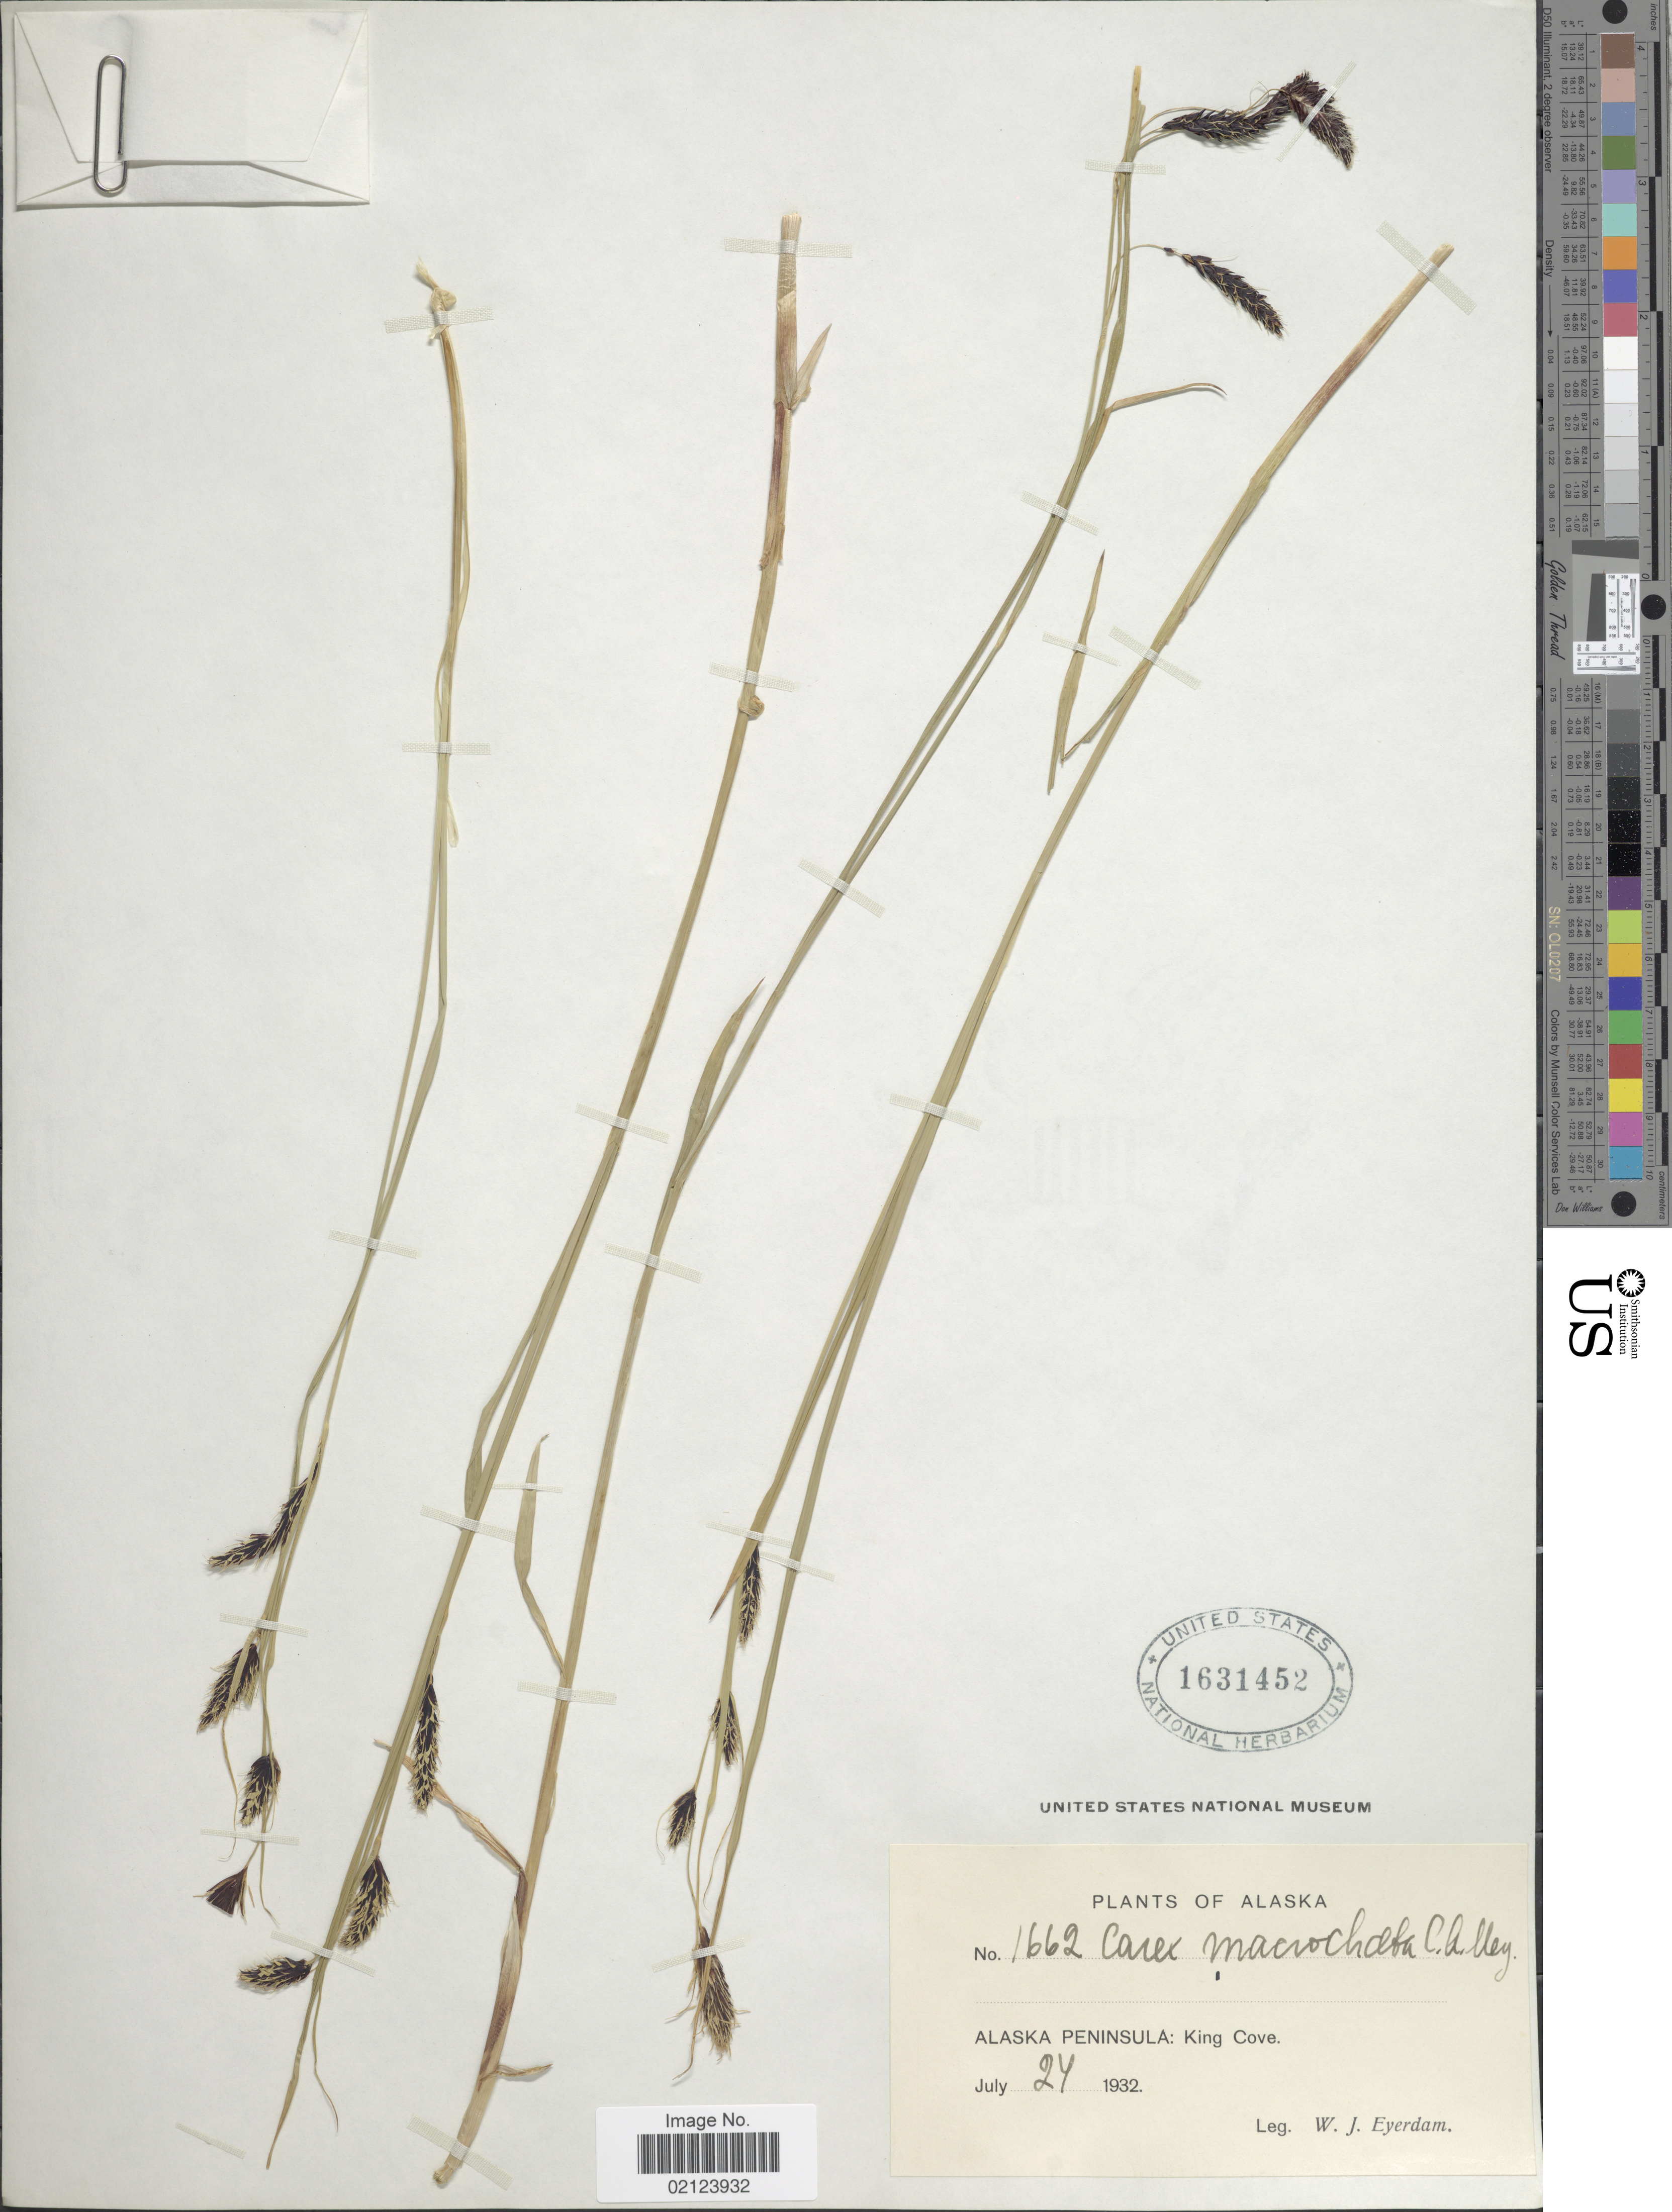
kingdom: Plantae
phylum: Tracheophyta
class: Liliopsida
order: Poales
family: Cyperaceae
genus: Carex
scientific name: Carex macrochaeta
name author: C.A. Mey.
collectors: W. J. Eyerdam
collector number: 1662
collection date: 1932-07-24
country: United States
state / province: Alaska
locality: Alaska Peninsula: King Cove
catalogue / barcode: US 1631452